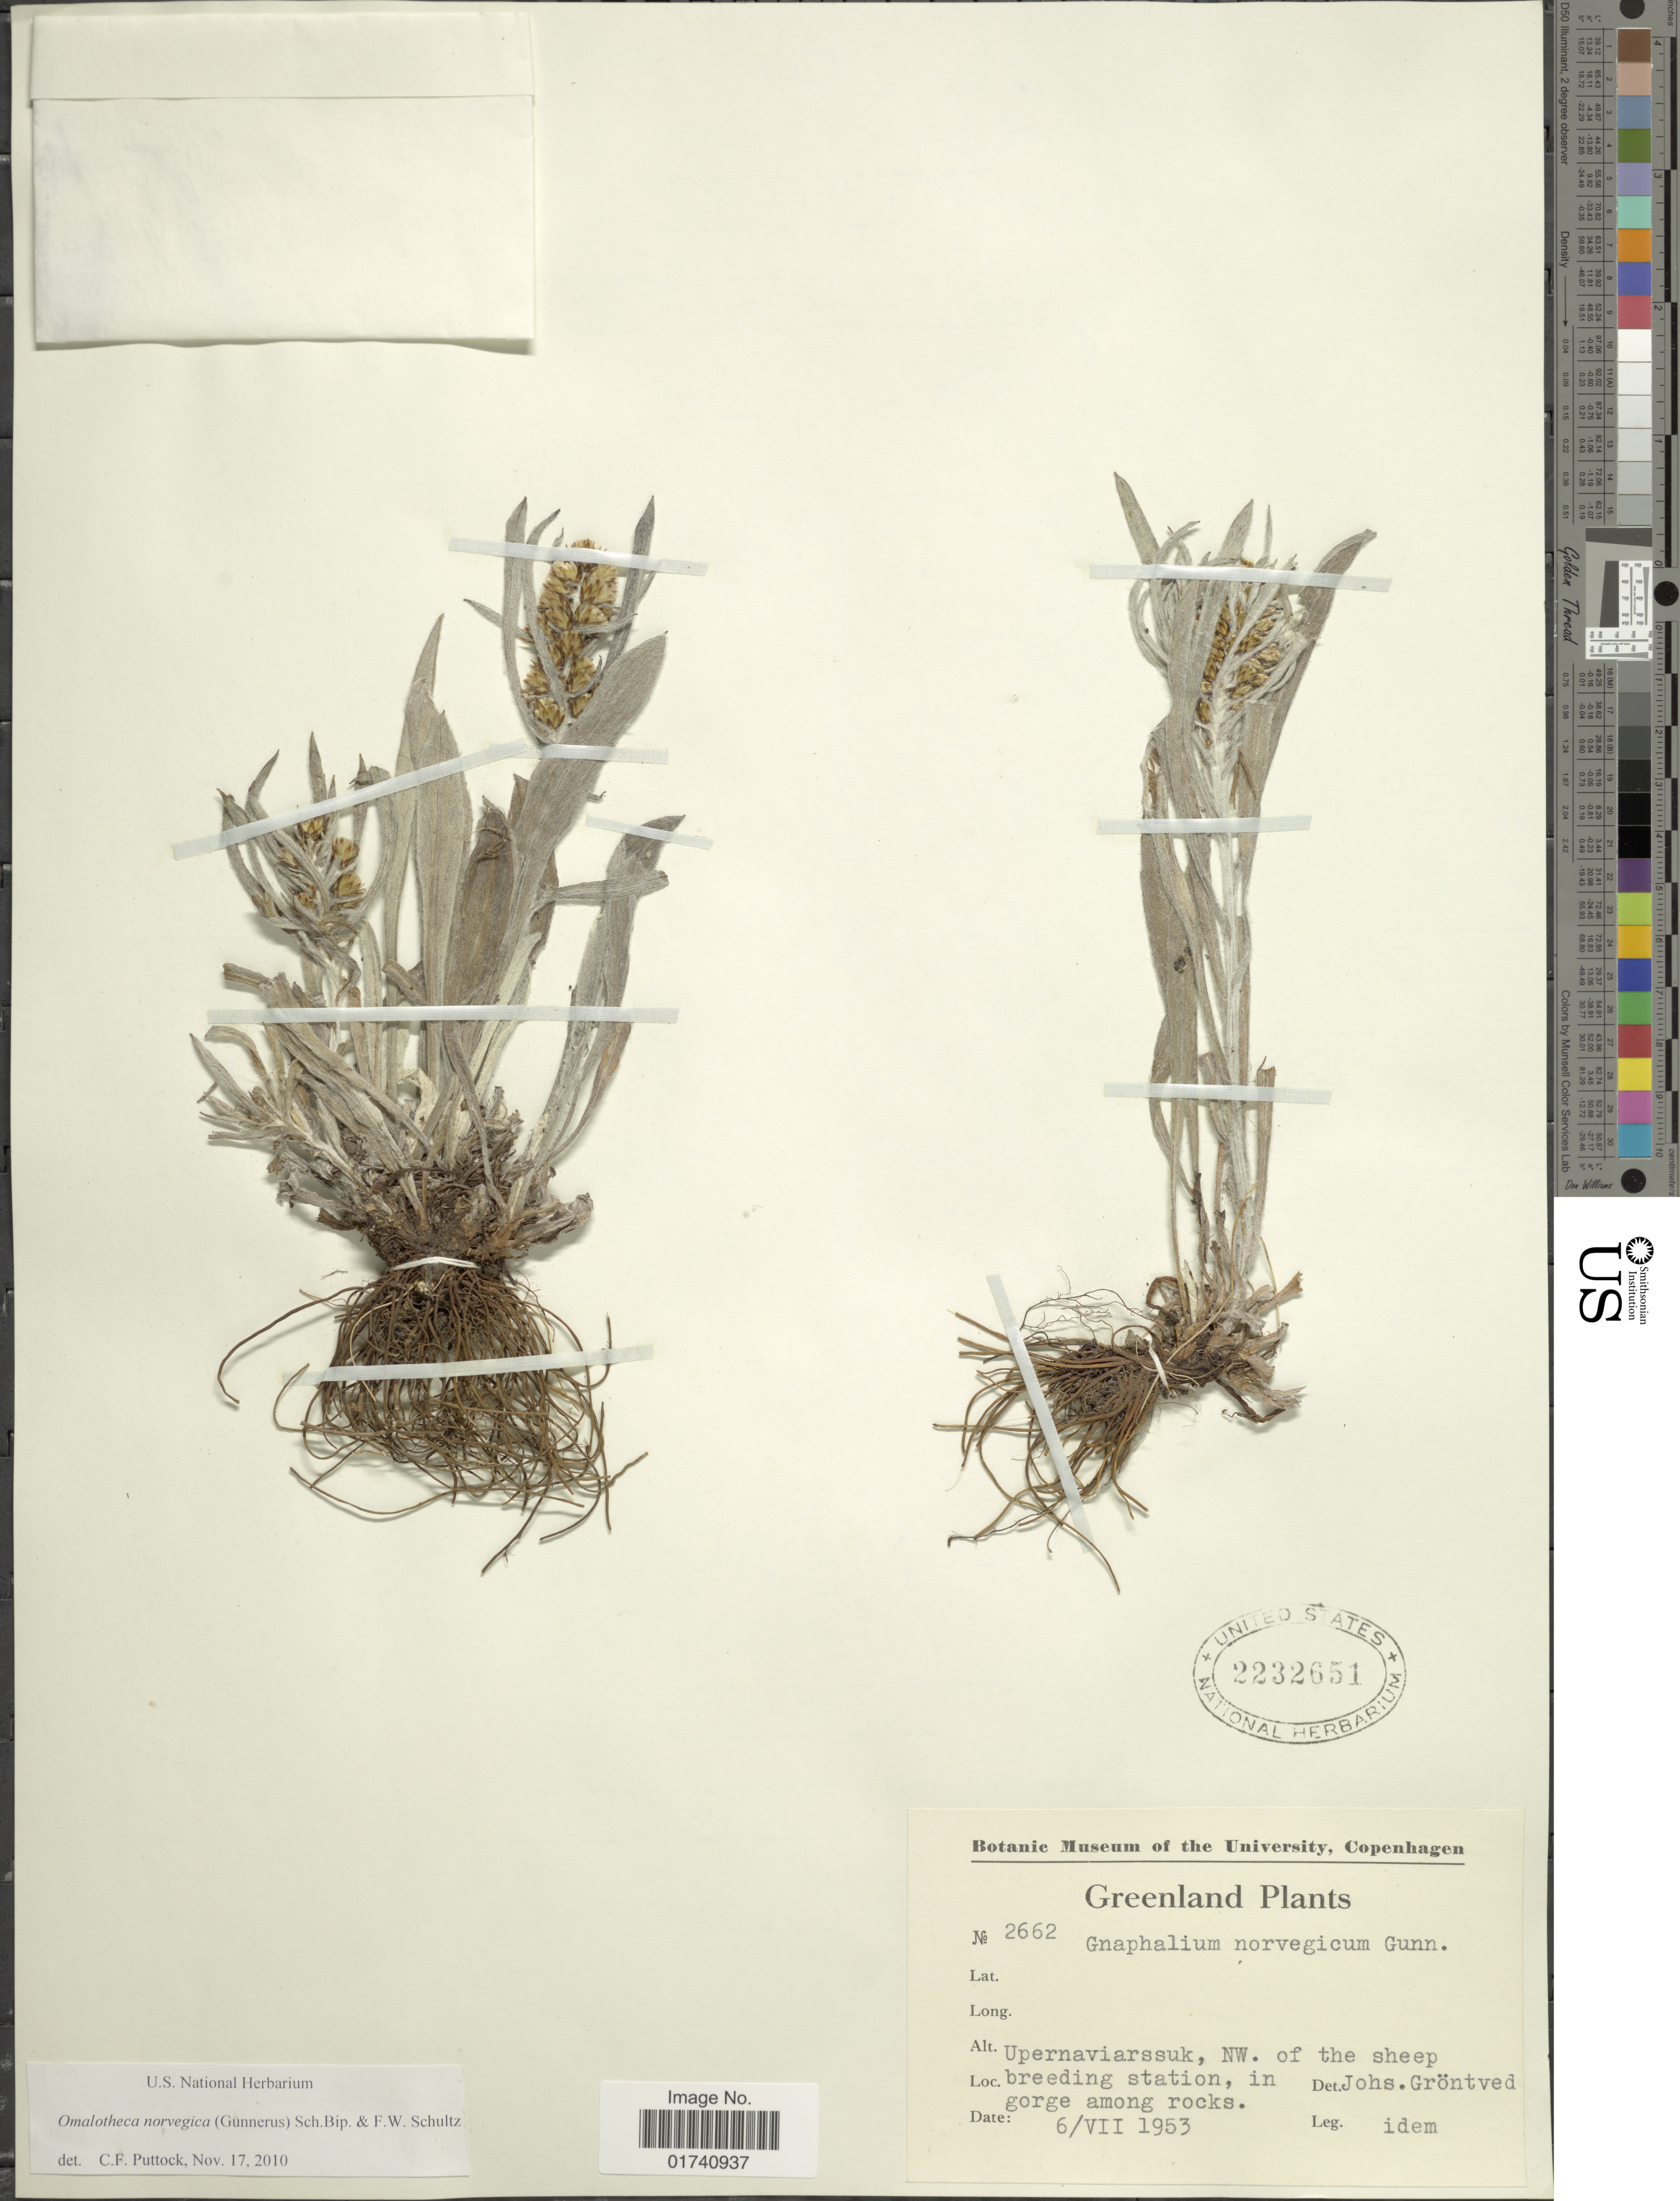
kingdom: Plantae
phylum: Tracheophyta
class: Magnoliopsida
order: Asterales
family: Asteraceae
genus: Omalotheca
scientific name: Omalotheca norvegica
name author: (Gunnerus) Sch. Bip. & F.W. Schultz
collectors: J. Gröntved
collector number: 2662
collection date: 1953-07-06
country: Greenland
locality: Upernaviarssuk, NW. of the sheep breeding station.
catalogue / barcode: US 2232651